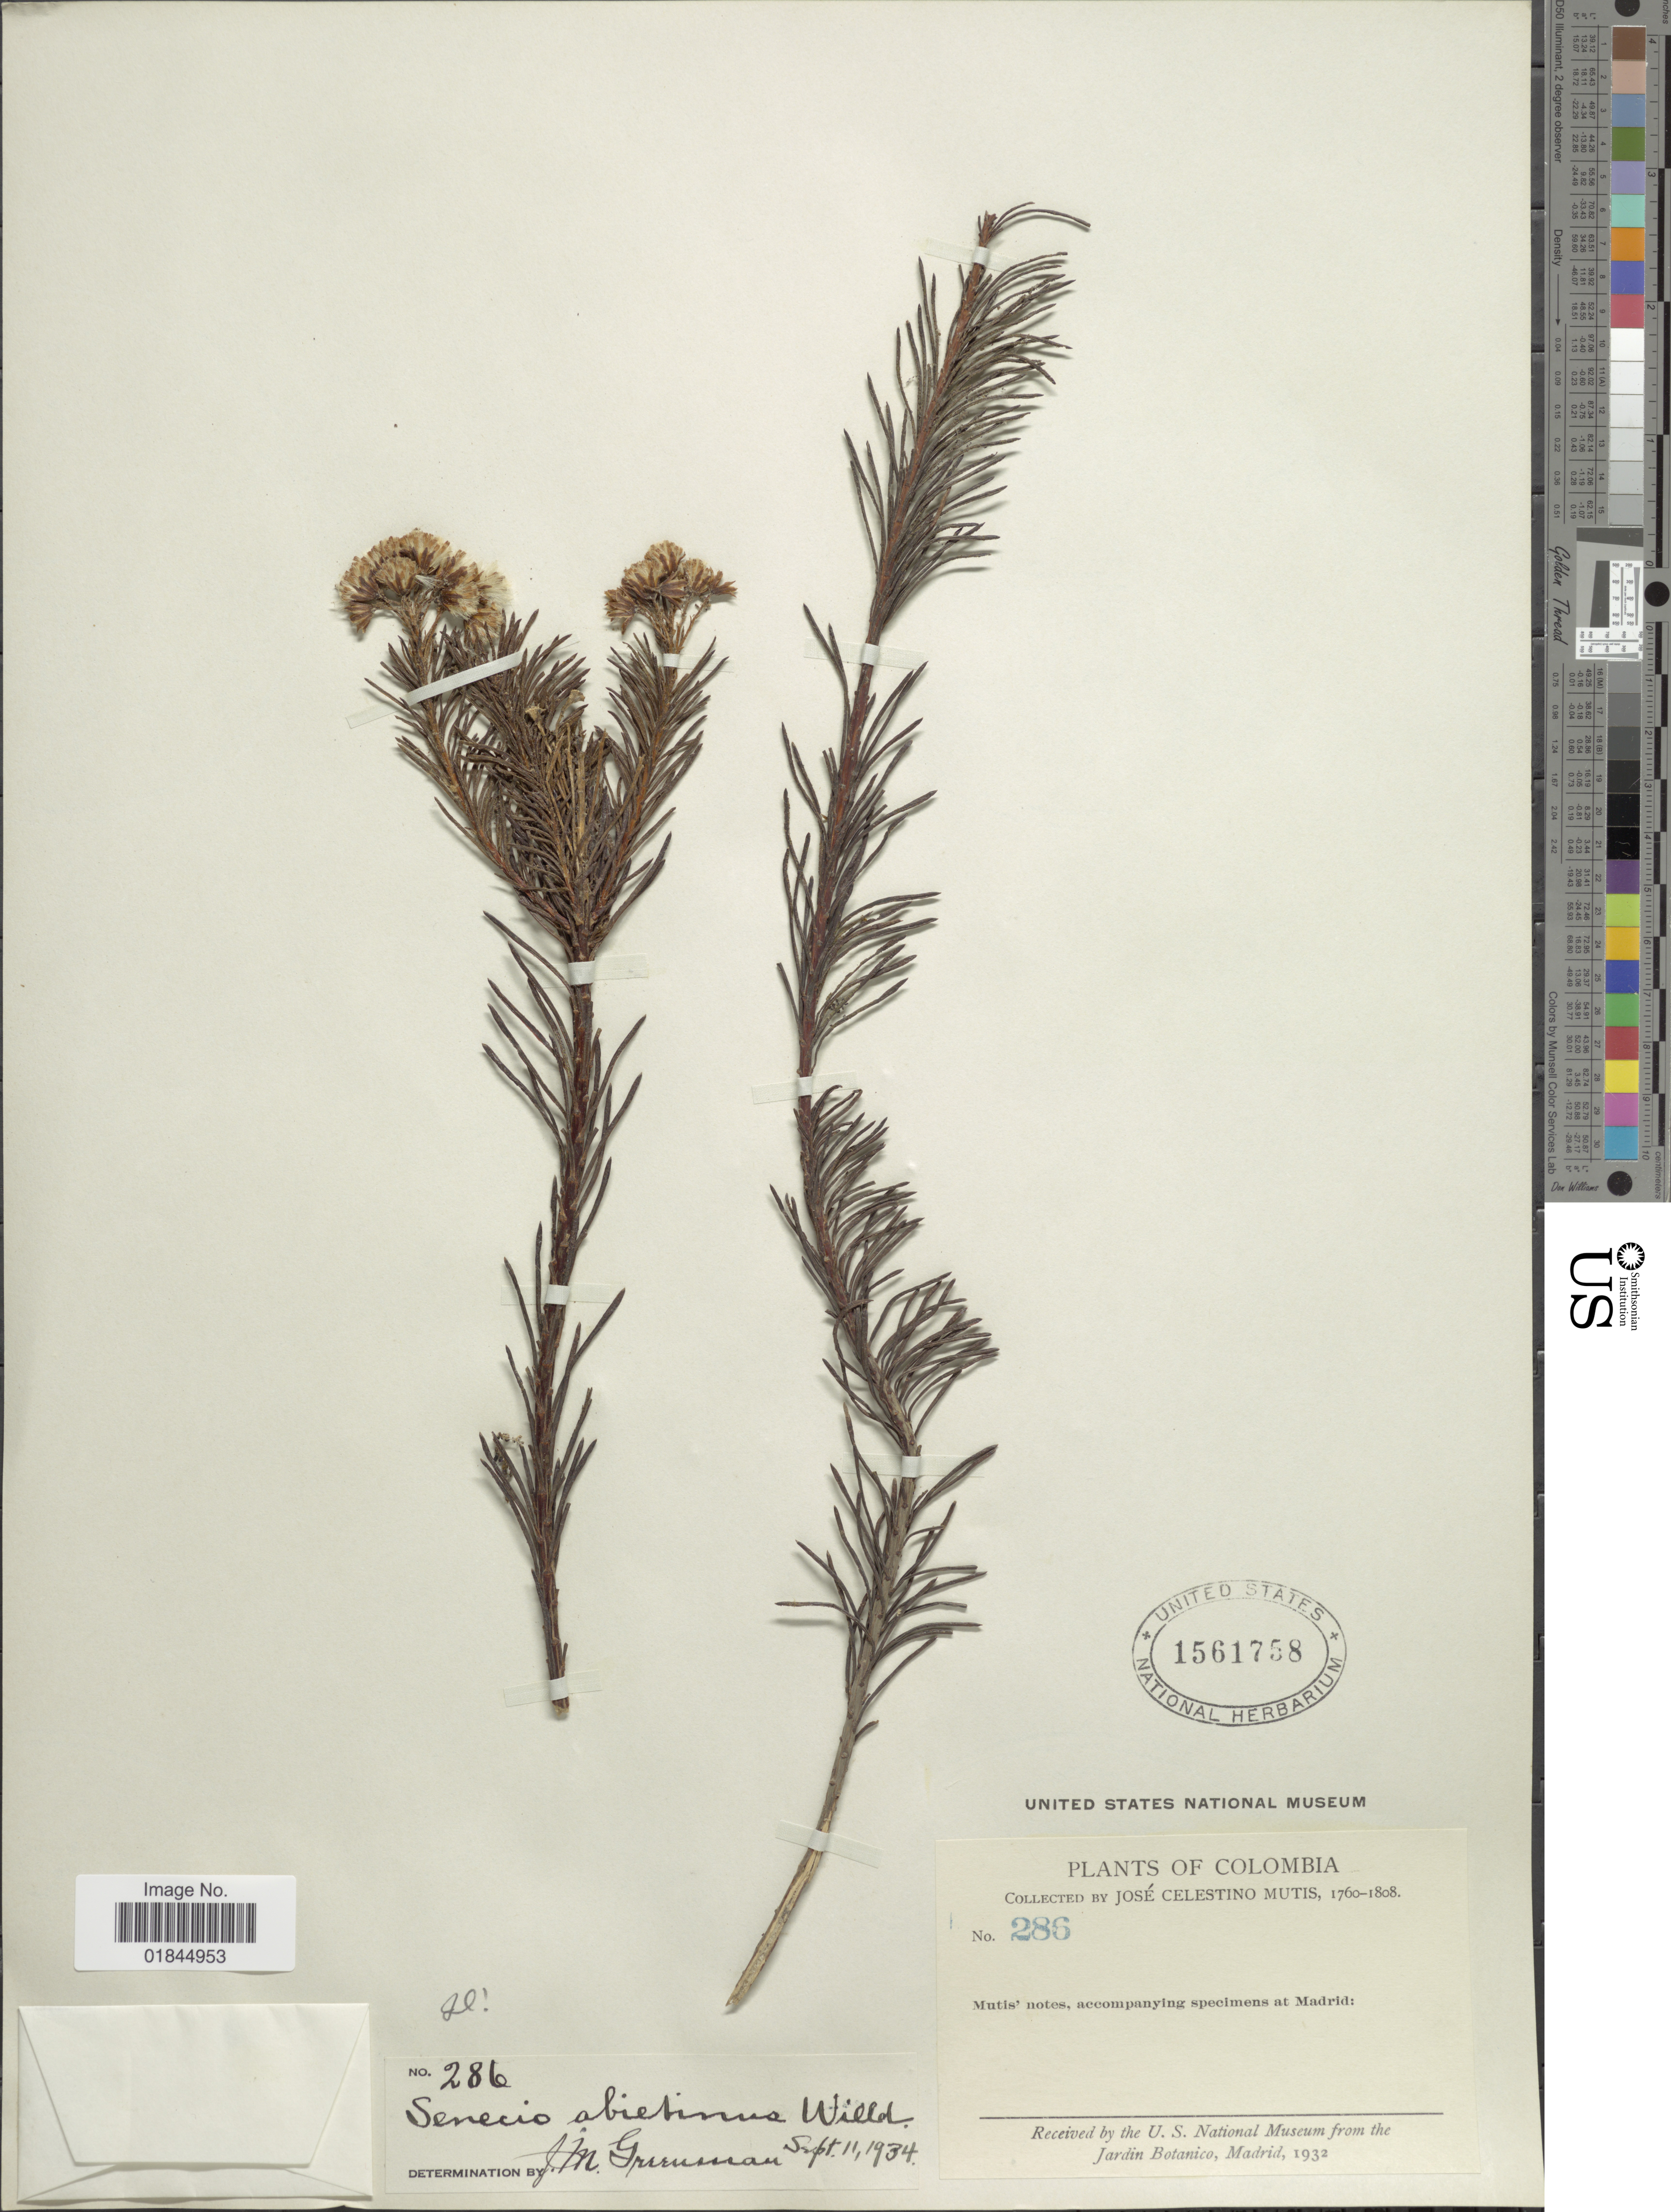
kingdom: Plantae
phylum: Tracheophyta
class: Magnoliopsida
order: Asterales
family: Asteraceae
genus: Pentacalia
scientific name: Pentacalia abietina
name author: (Willd. ex Wedd.) Cuatrec.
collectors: J. C. B. Mutis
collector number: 286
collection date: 1760/1808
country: Colombia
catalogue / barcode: US 1561758